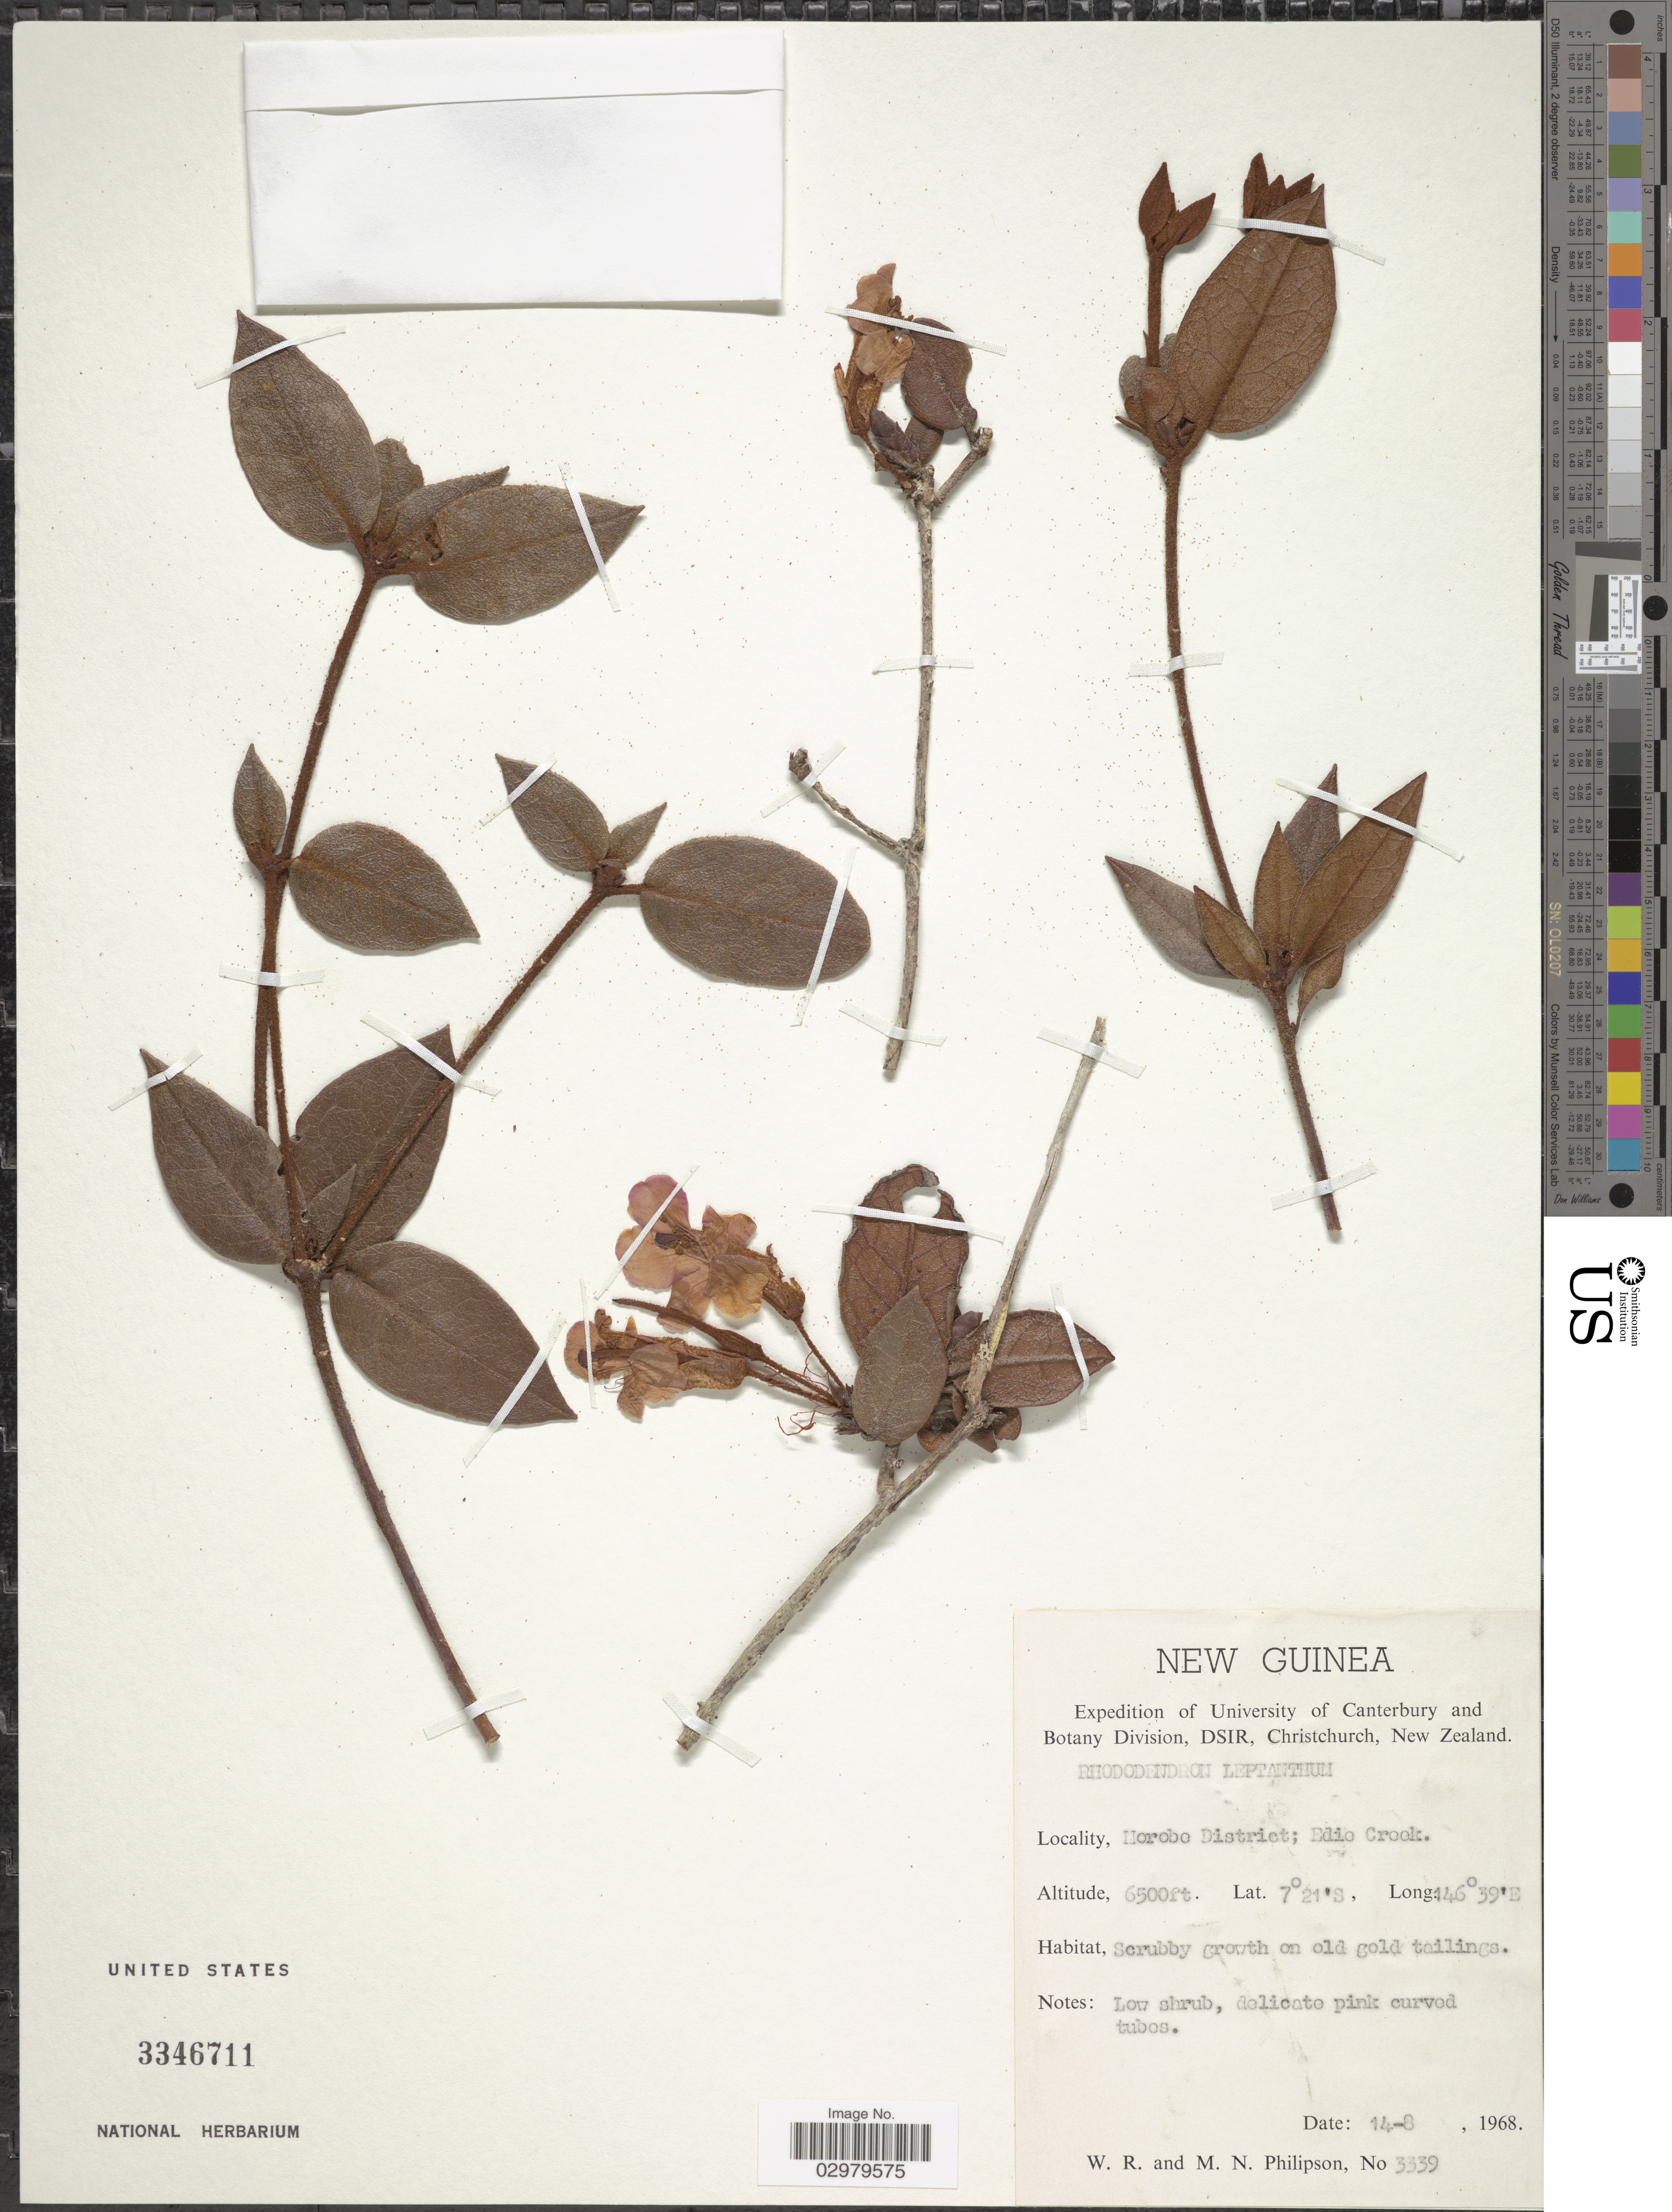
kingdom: Plantae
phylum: Tracheophyta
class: Magnoliopsida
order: Ericales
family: Ericaceae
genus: Rhododendron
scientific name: Rhododendron leptanthum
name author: Hayata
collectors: W. R. Philipson & M. Philipson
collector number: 3339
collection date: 1968-08-14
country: Papua New Guinea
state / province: Morobe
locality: New Guinea. Morobe District: Edie Creek.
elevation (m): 1981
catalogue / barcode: US 3346711